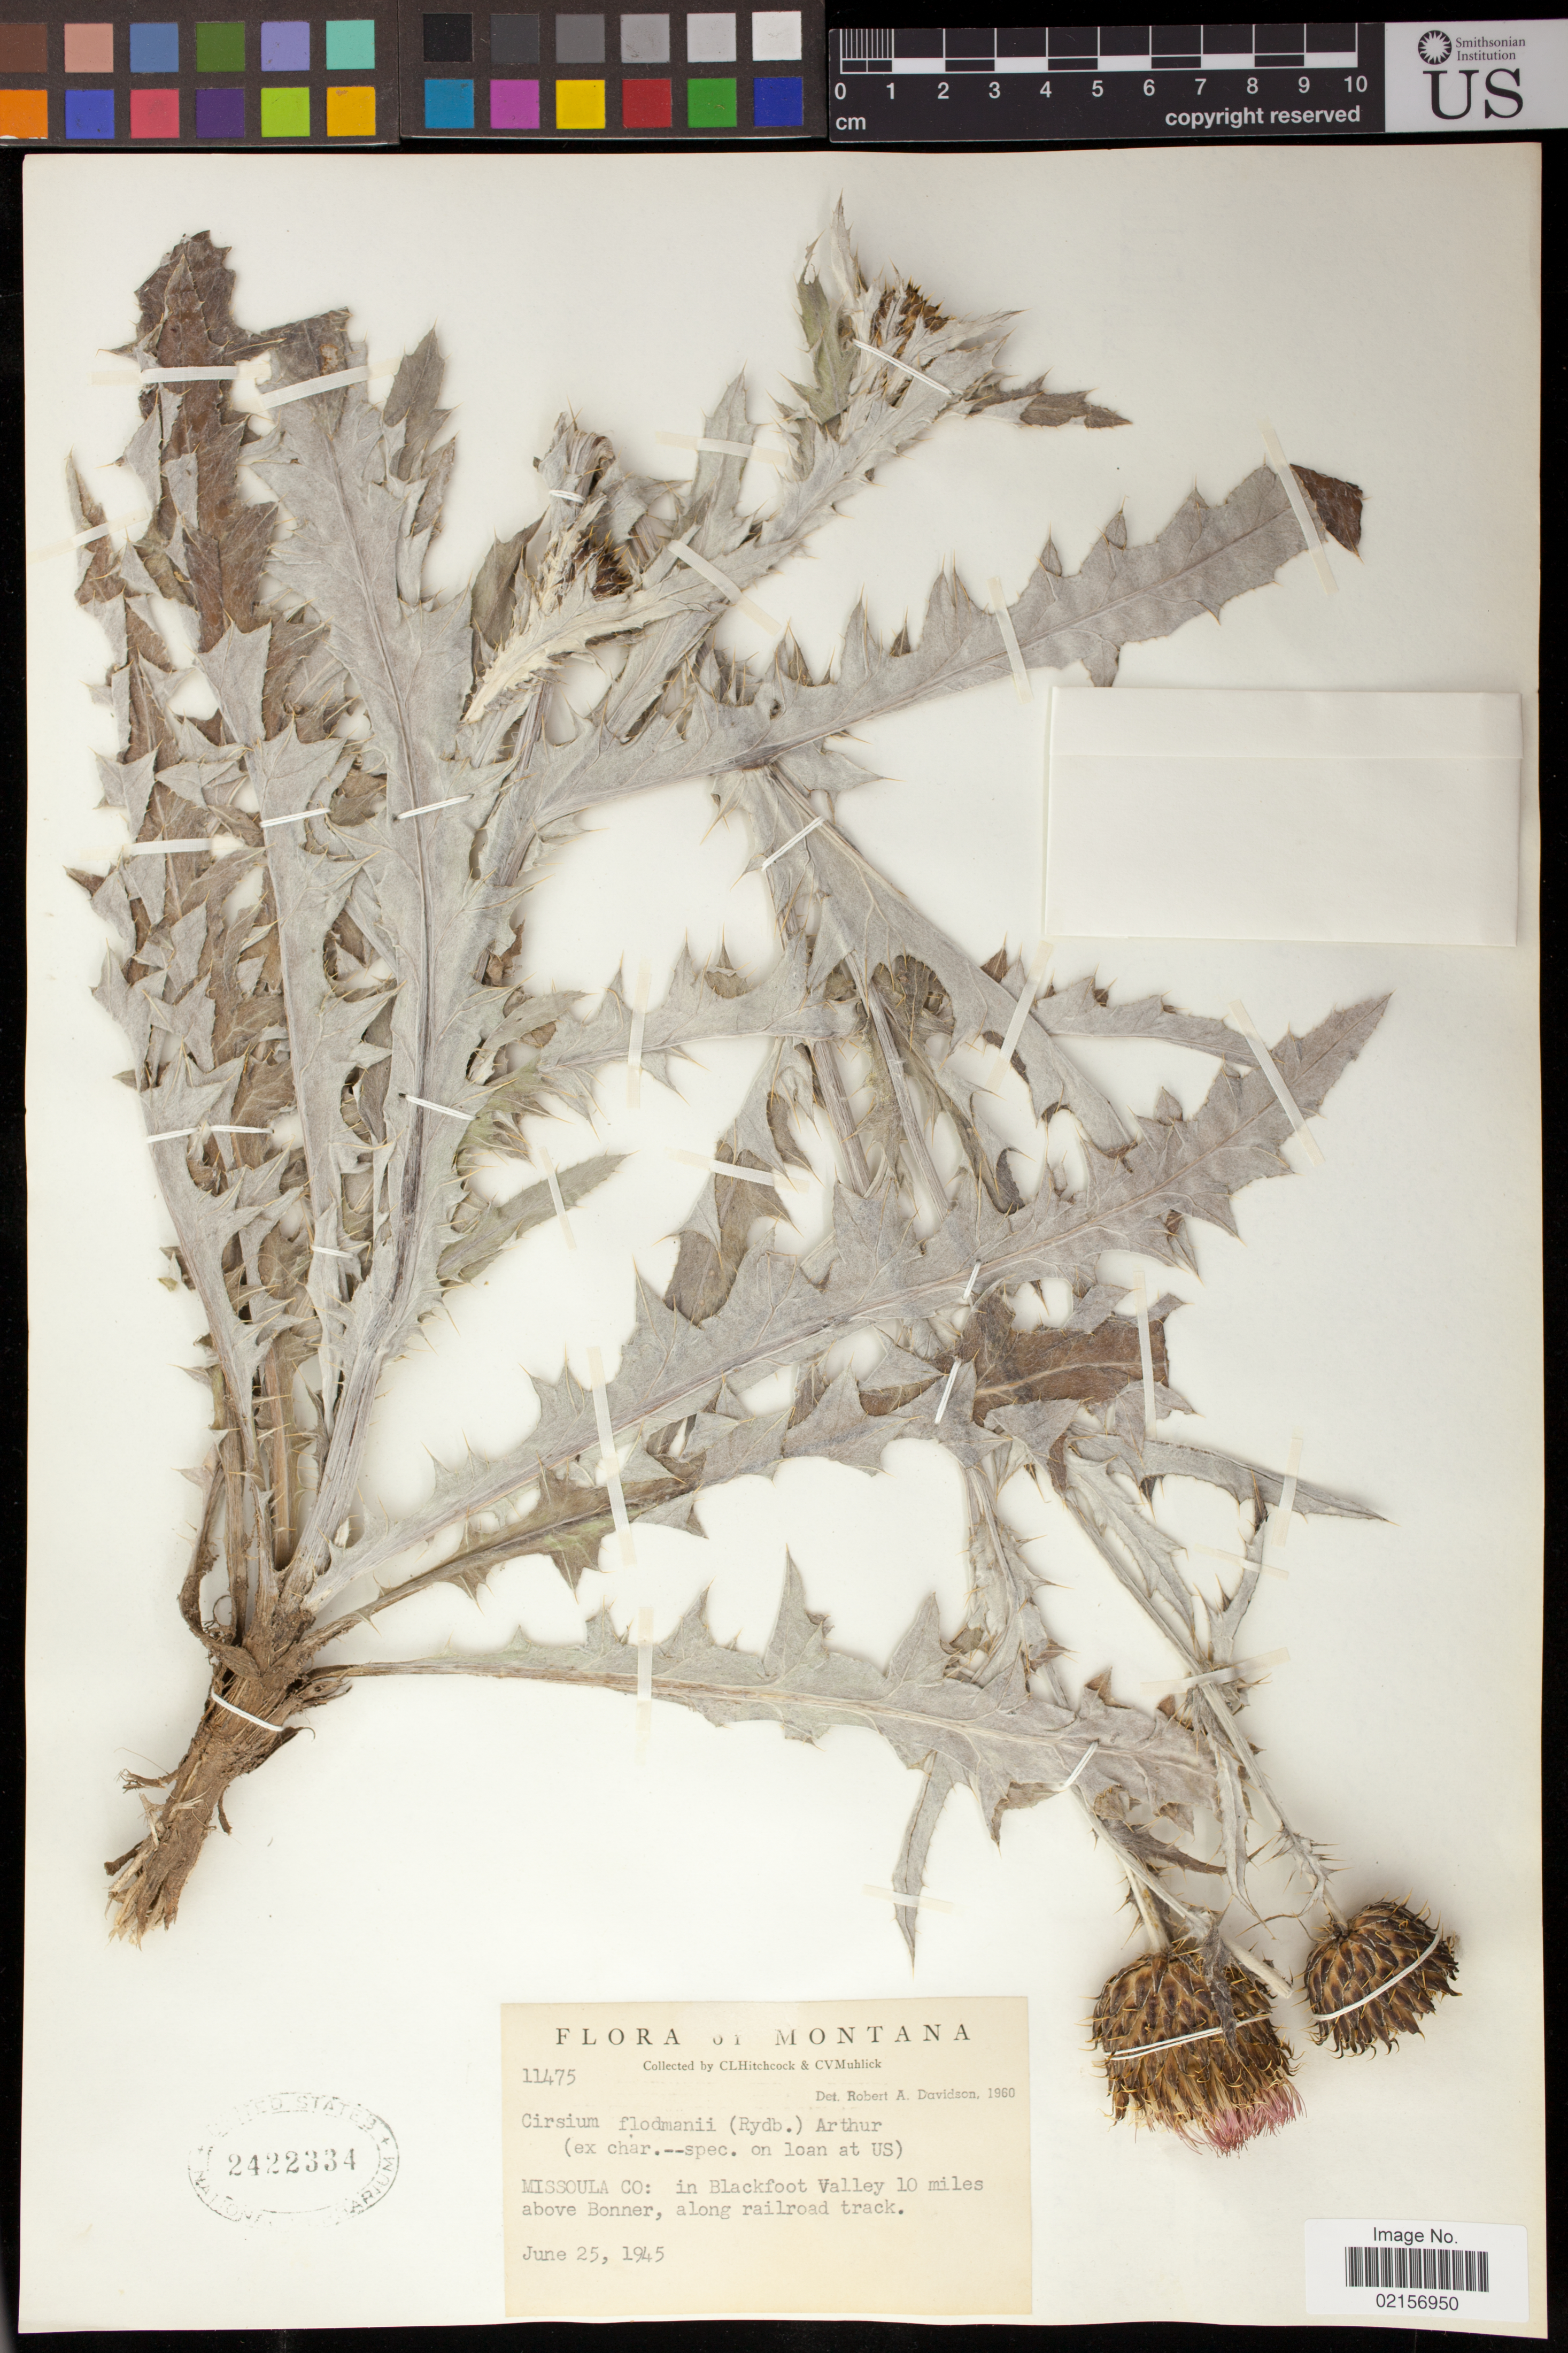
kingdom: Plantae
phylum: Tracheophyta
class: Magnoliopsida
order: Asterales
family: Asteraceae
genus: Cirsium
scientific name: Cirsium flodmanii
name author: (Rydb.) Arthur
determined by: Davidson, R. A.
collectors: C. L. Hitchcock & C. V. Muhlick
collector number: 11475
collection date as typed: June 25, 1945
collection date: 1945-06-25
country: United States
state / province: Montana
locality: Missoula Co: in Blackfoot Valley 10 miles above Bonner, along railroad track.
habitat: Along railroad track.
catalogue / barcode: US 2422334